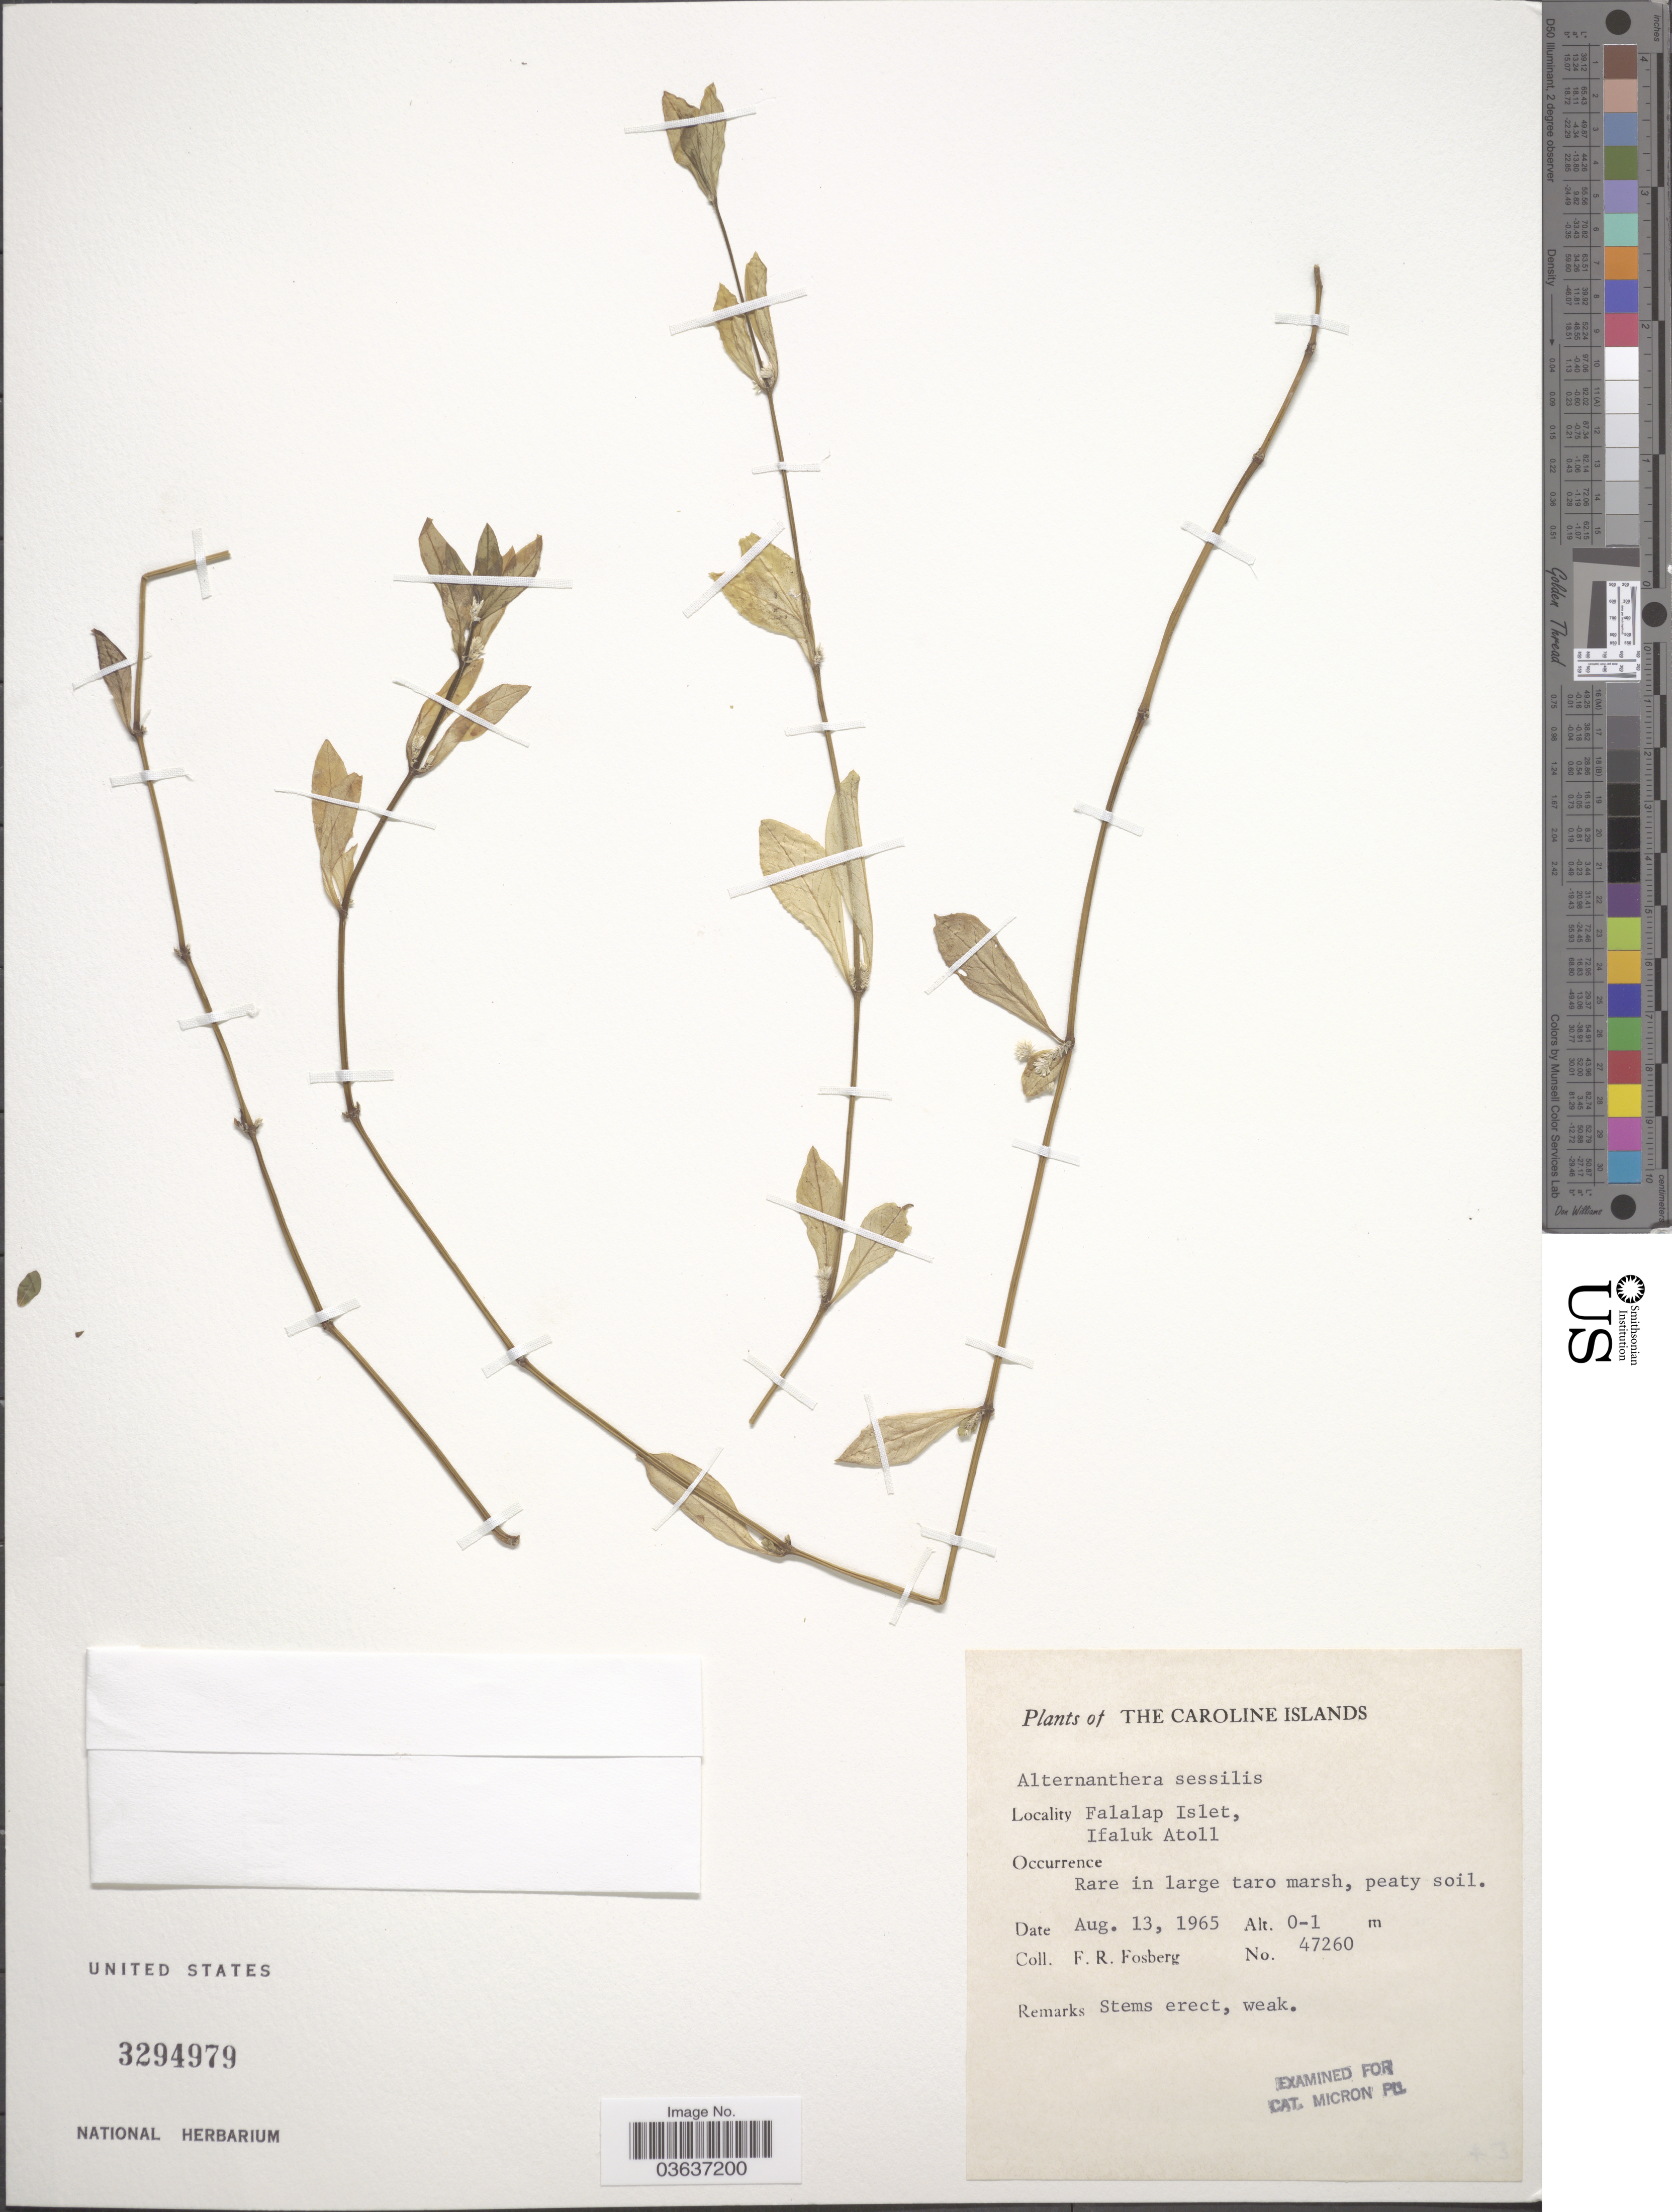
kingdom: Plantae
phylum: Tracheophyta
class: Magnoliopsida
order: Caryophyllales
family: Amaranthaceae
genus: Alternanthera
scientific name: Alternanthera sessilis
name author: (L.) DC.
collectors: F. R. Fosberg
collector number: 47260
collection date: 1965-08-13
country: Micronesia, Federated States of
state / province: Yap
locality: The Caroline Islands. Falalap Islet, Ifaluk Atoll.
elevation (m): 0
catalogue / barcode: US 3294979